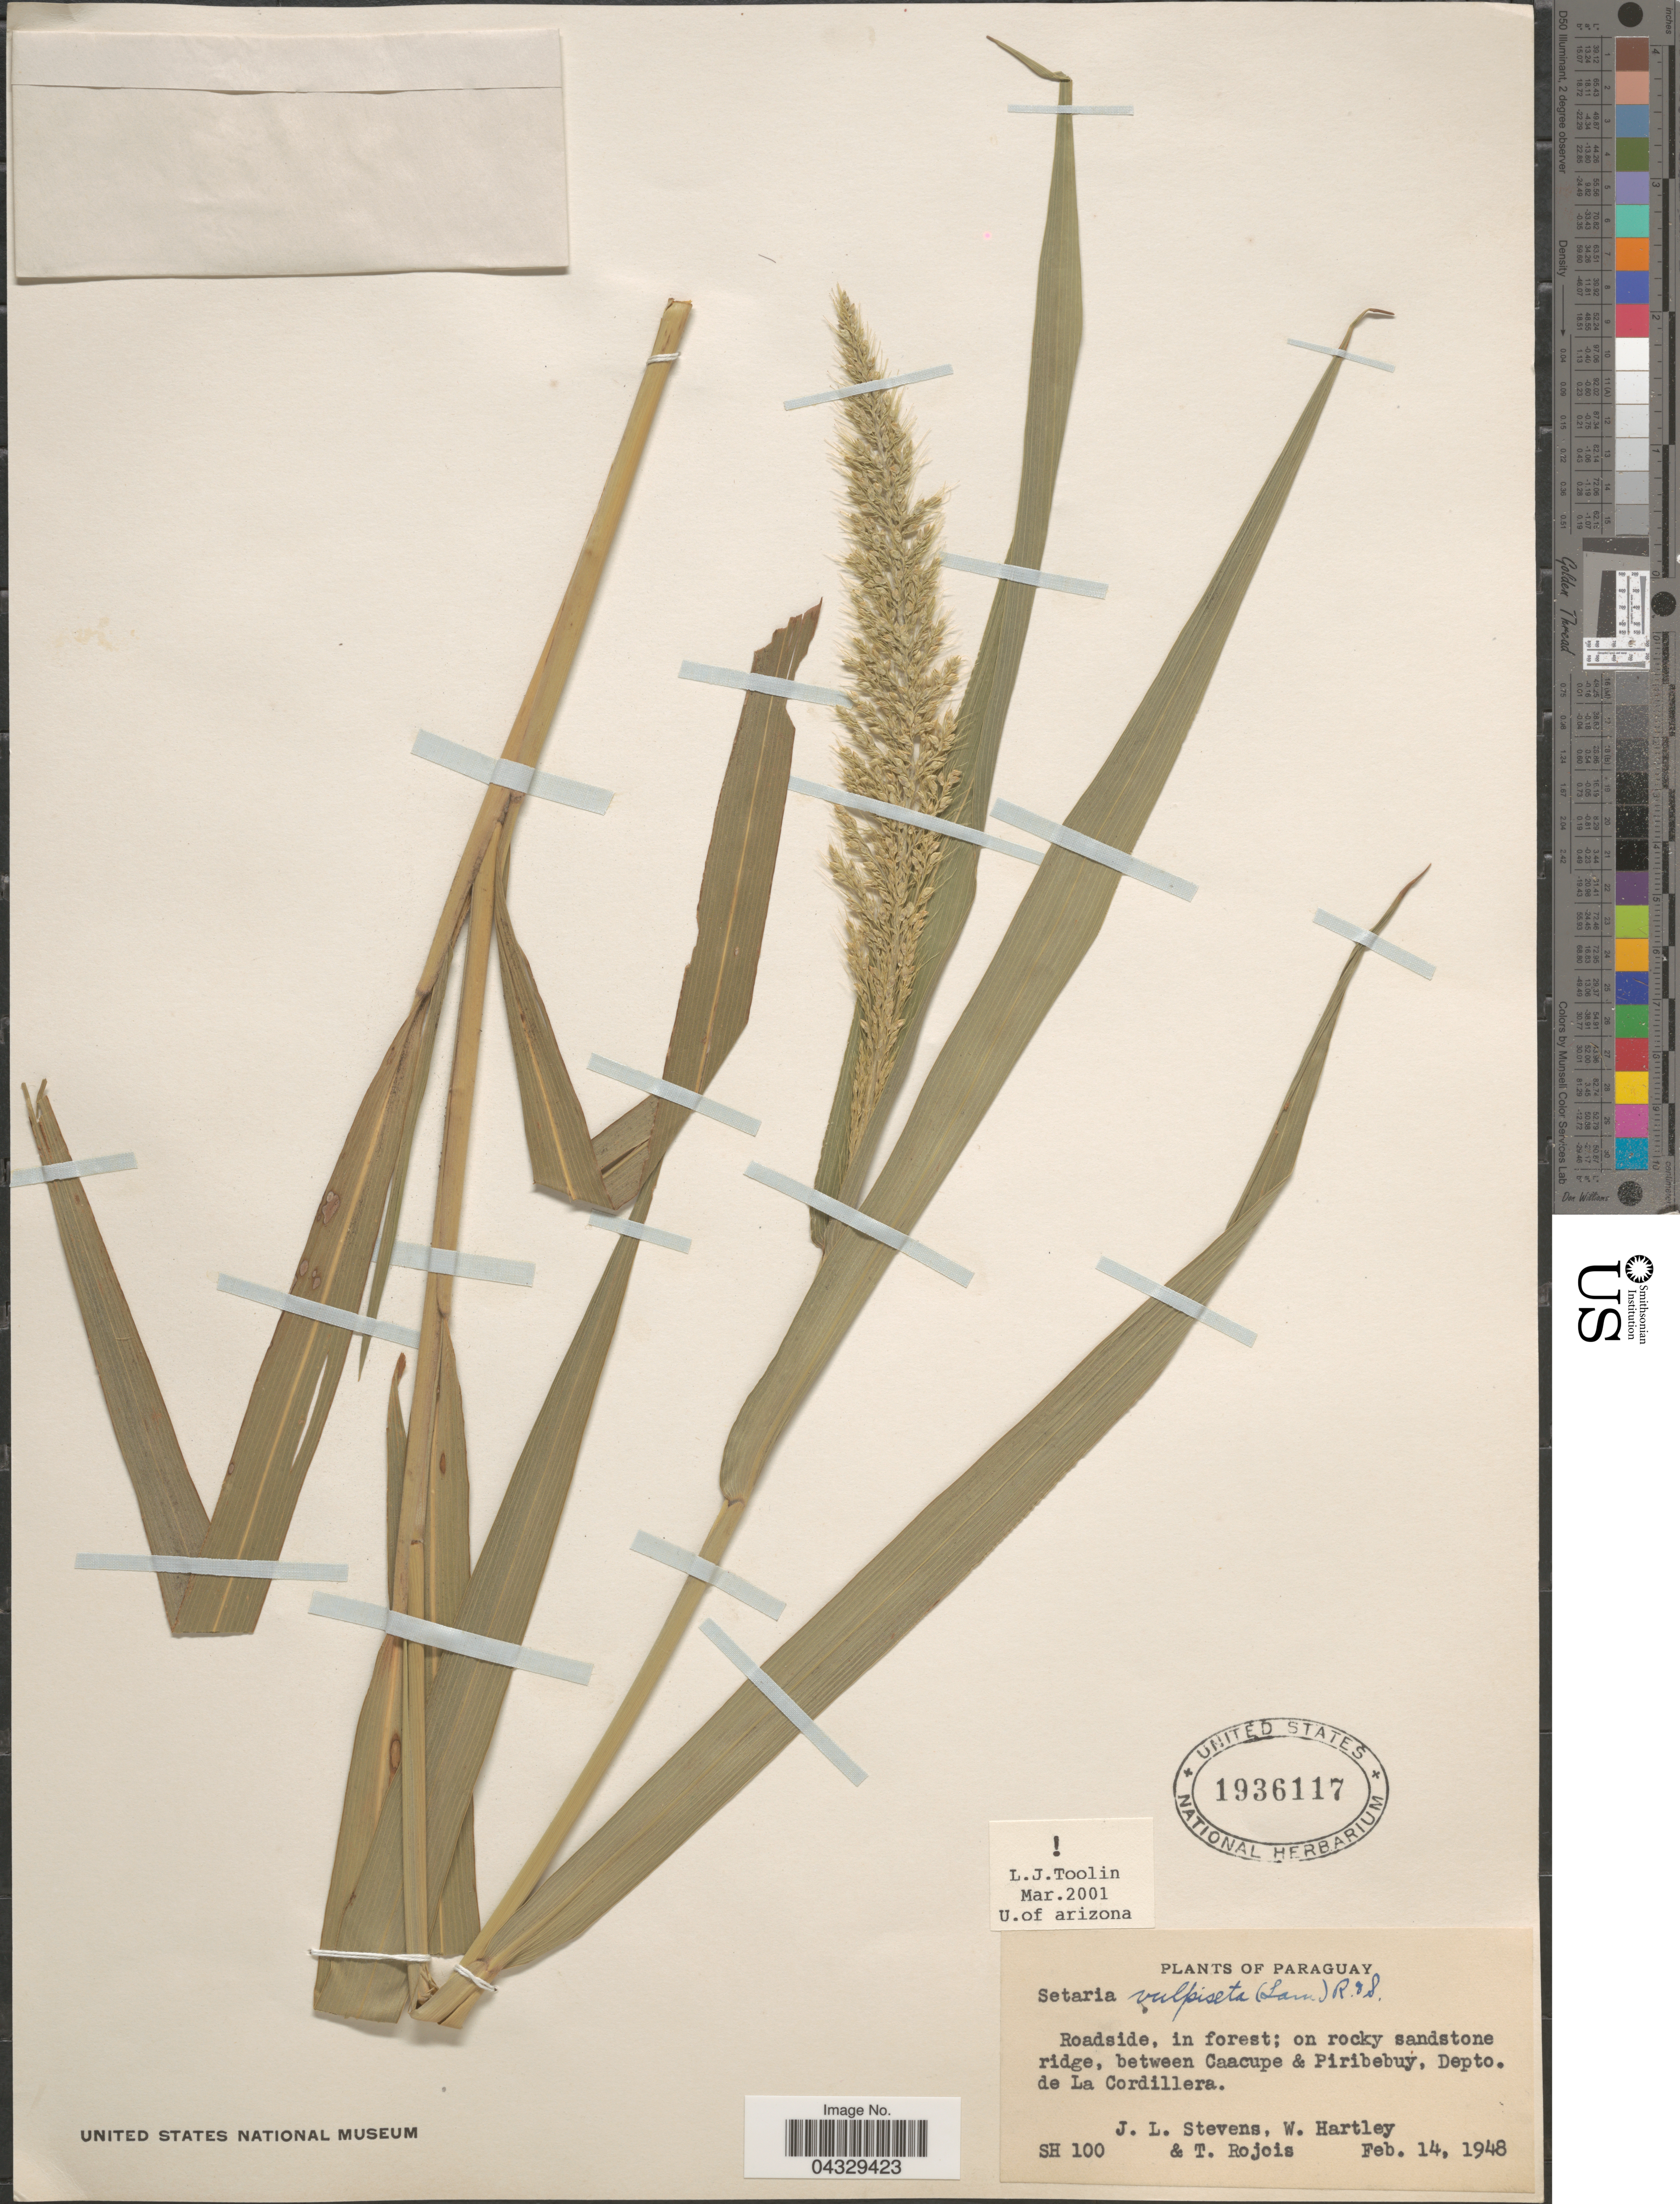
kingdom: Plantae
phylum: Tracheophyta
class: Liliopsida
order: Poales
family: Poaceae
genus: Setaria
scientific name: Setaria vulpiseta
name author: (Lam.) Roem. & Schult.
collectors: J. Stevens, W. Hartley & T. Rojas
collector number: SH100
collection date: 1948-02-14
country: Paraguay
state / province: Cordillera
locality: Roadside, in forest; on rocky sandstone ridge, between Caacupe & Piribebuy, Depto. de la Cordillera.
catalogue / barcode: US 1936117